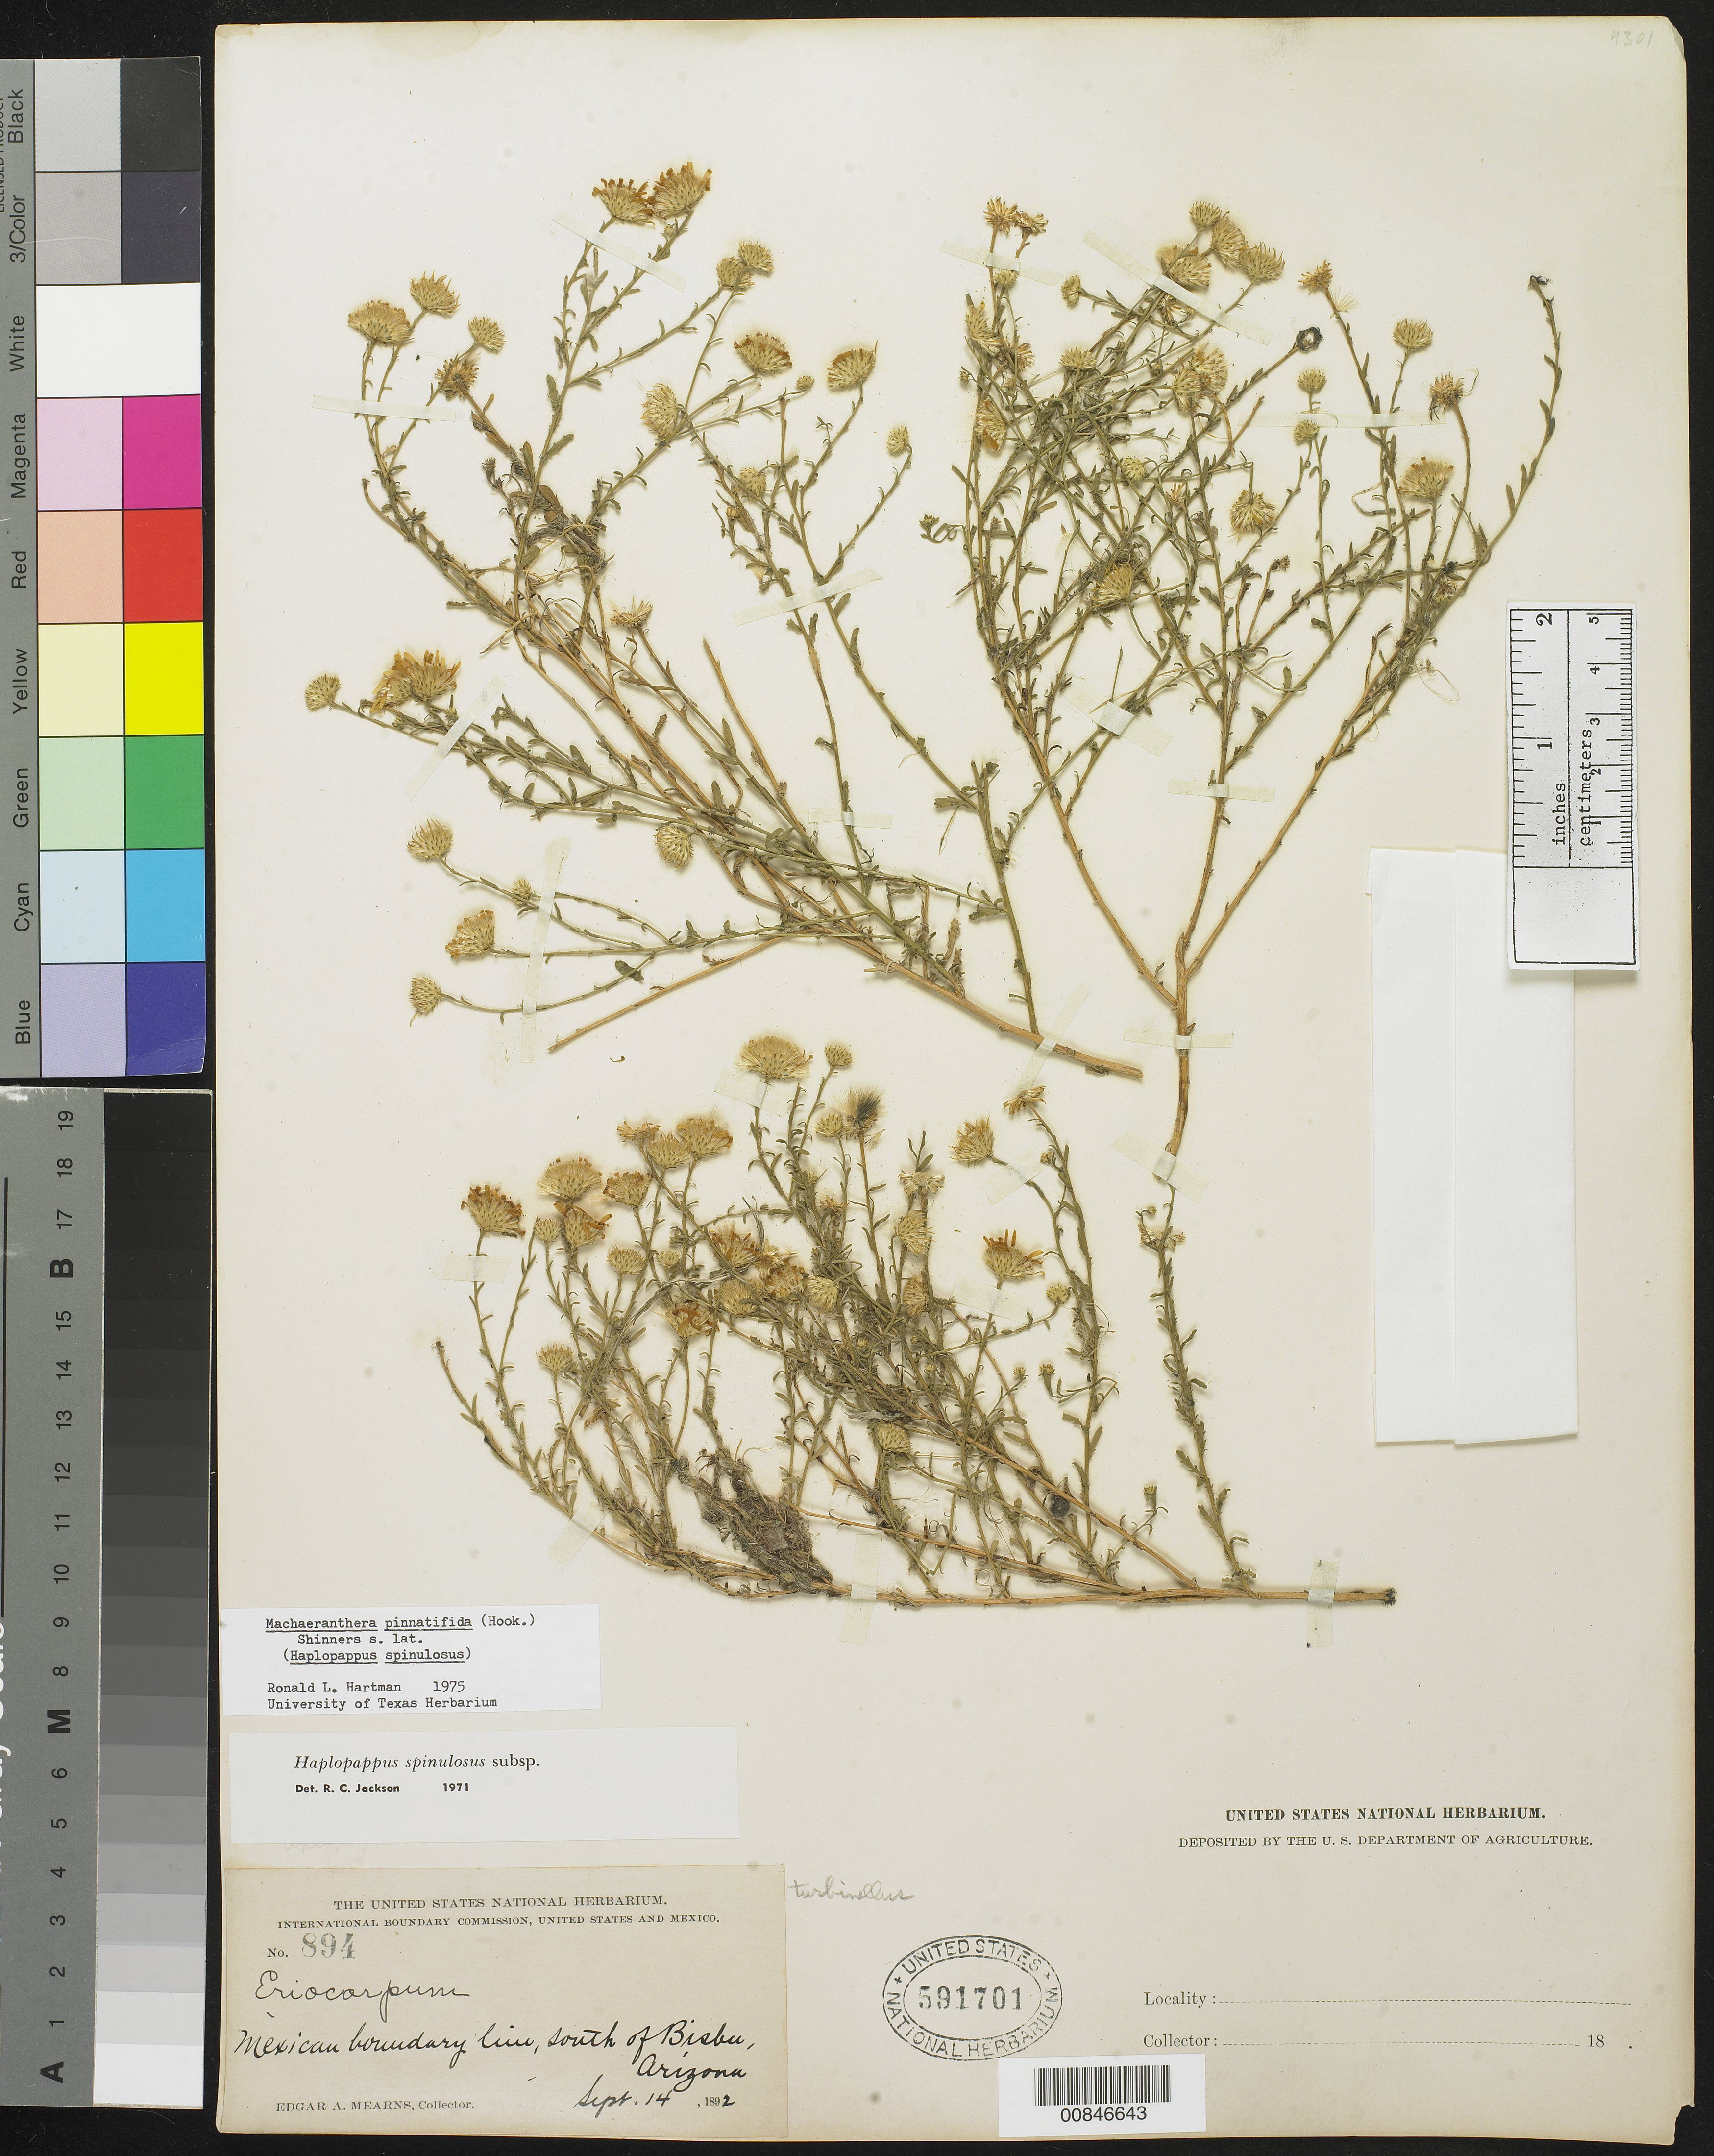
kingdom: Plantae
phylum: Tracheophyta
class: Magnoliopsida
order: Asterales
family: Asteraceae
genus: Machaeranthera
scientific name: Machaeranthera pinnatifida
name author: (Hook.) Shinners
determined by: Hartman, R. L.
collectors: E. A. Mearns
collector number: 894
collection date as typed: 14 Sep 1892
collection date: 1892-09-14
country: United States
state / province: Arizona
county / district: Cochise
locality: Mexican Boundary Line, S of Bisbee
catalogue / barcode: US 591701